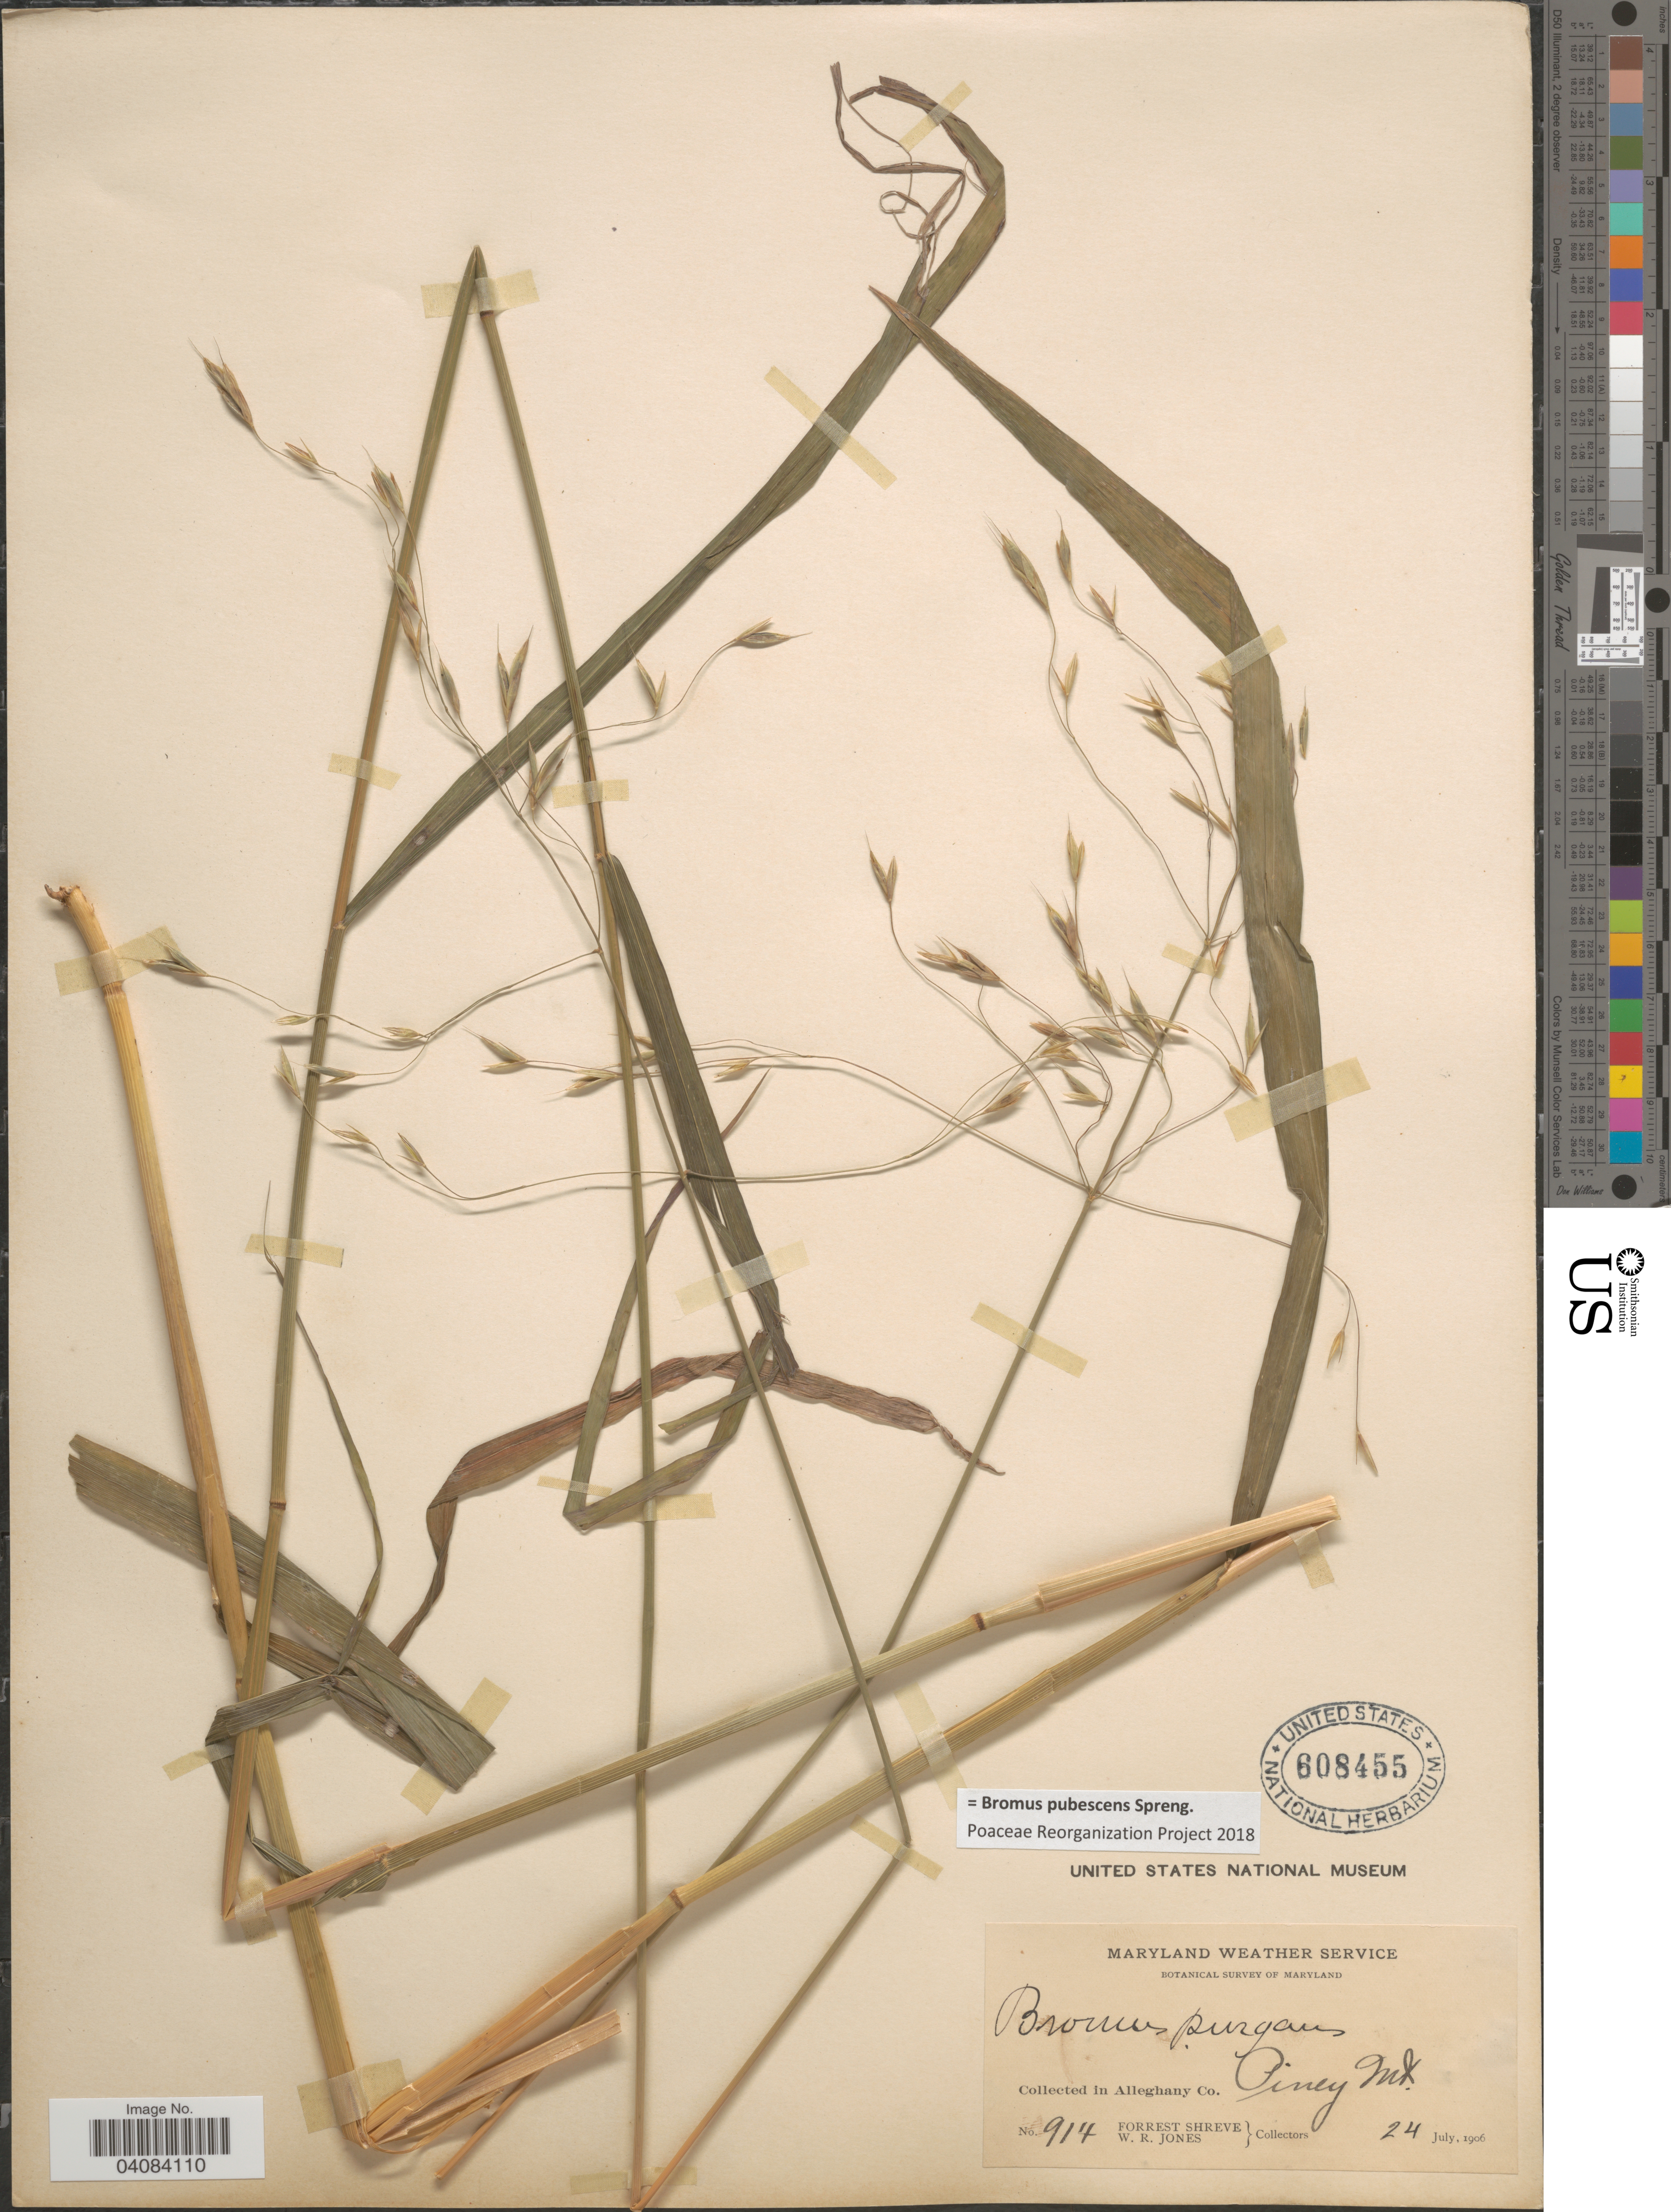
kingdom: Plantae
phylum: Tracheophyta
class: Liliopsida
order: Poales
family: Poaceae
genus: Bromus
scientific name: Bromus pubescens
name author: Muhl. ex Willd.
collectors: F. Shreve & W. R. Jones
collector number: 914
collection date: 1906-07-24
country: United States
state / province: Maryland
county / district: Allegany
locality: Botanical Survey of Maryland. In Alleghany Co. Piney Mt.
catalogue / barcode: US 608455